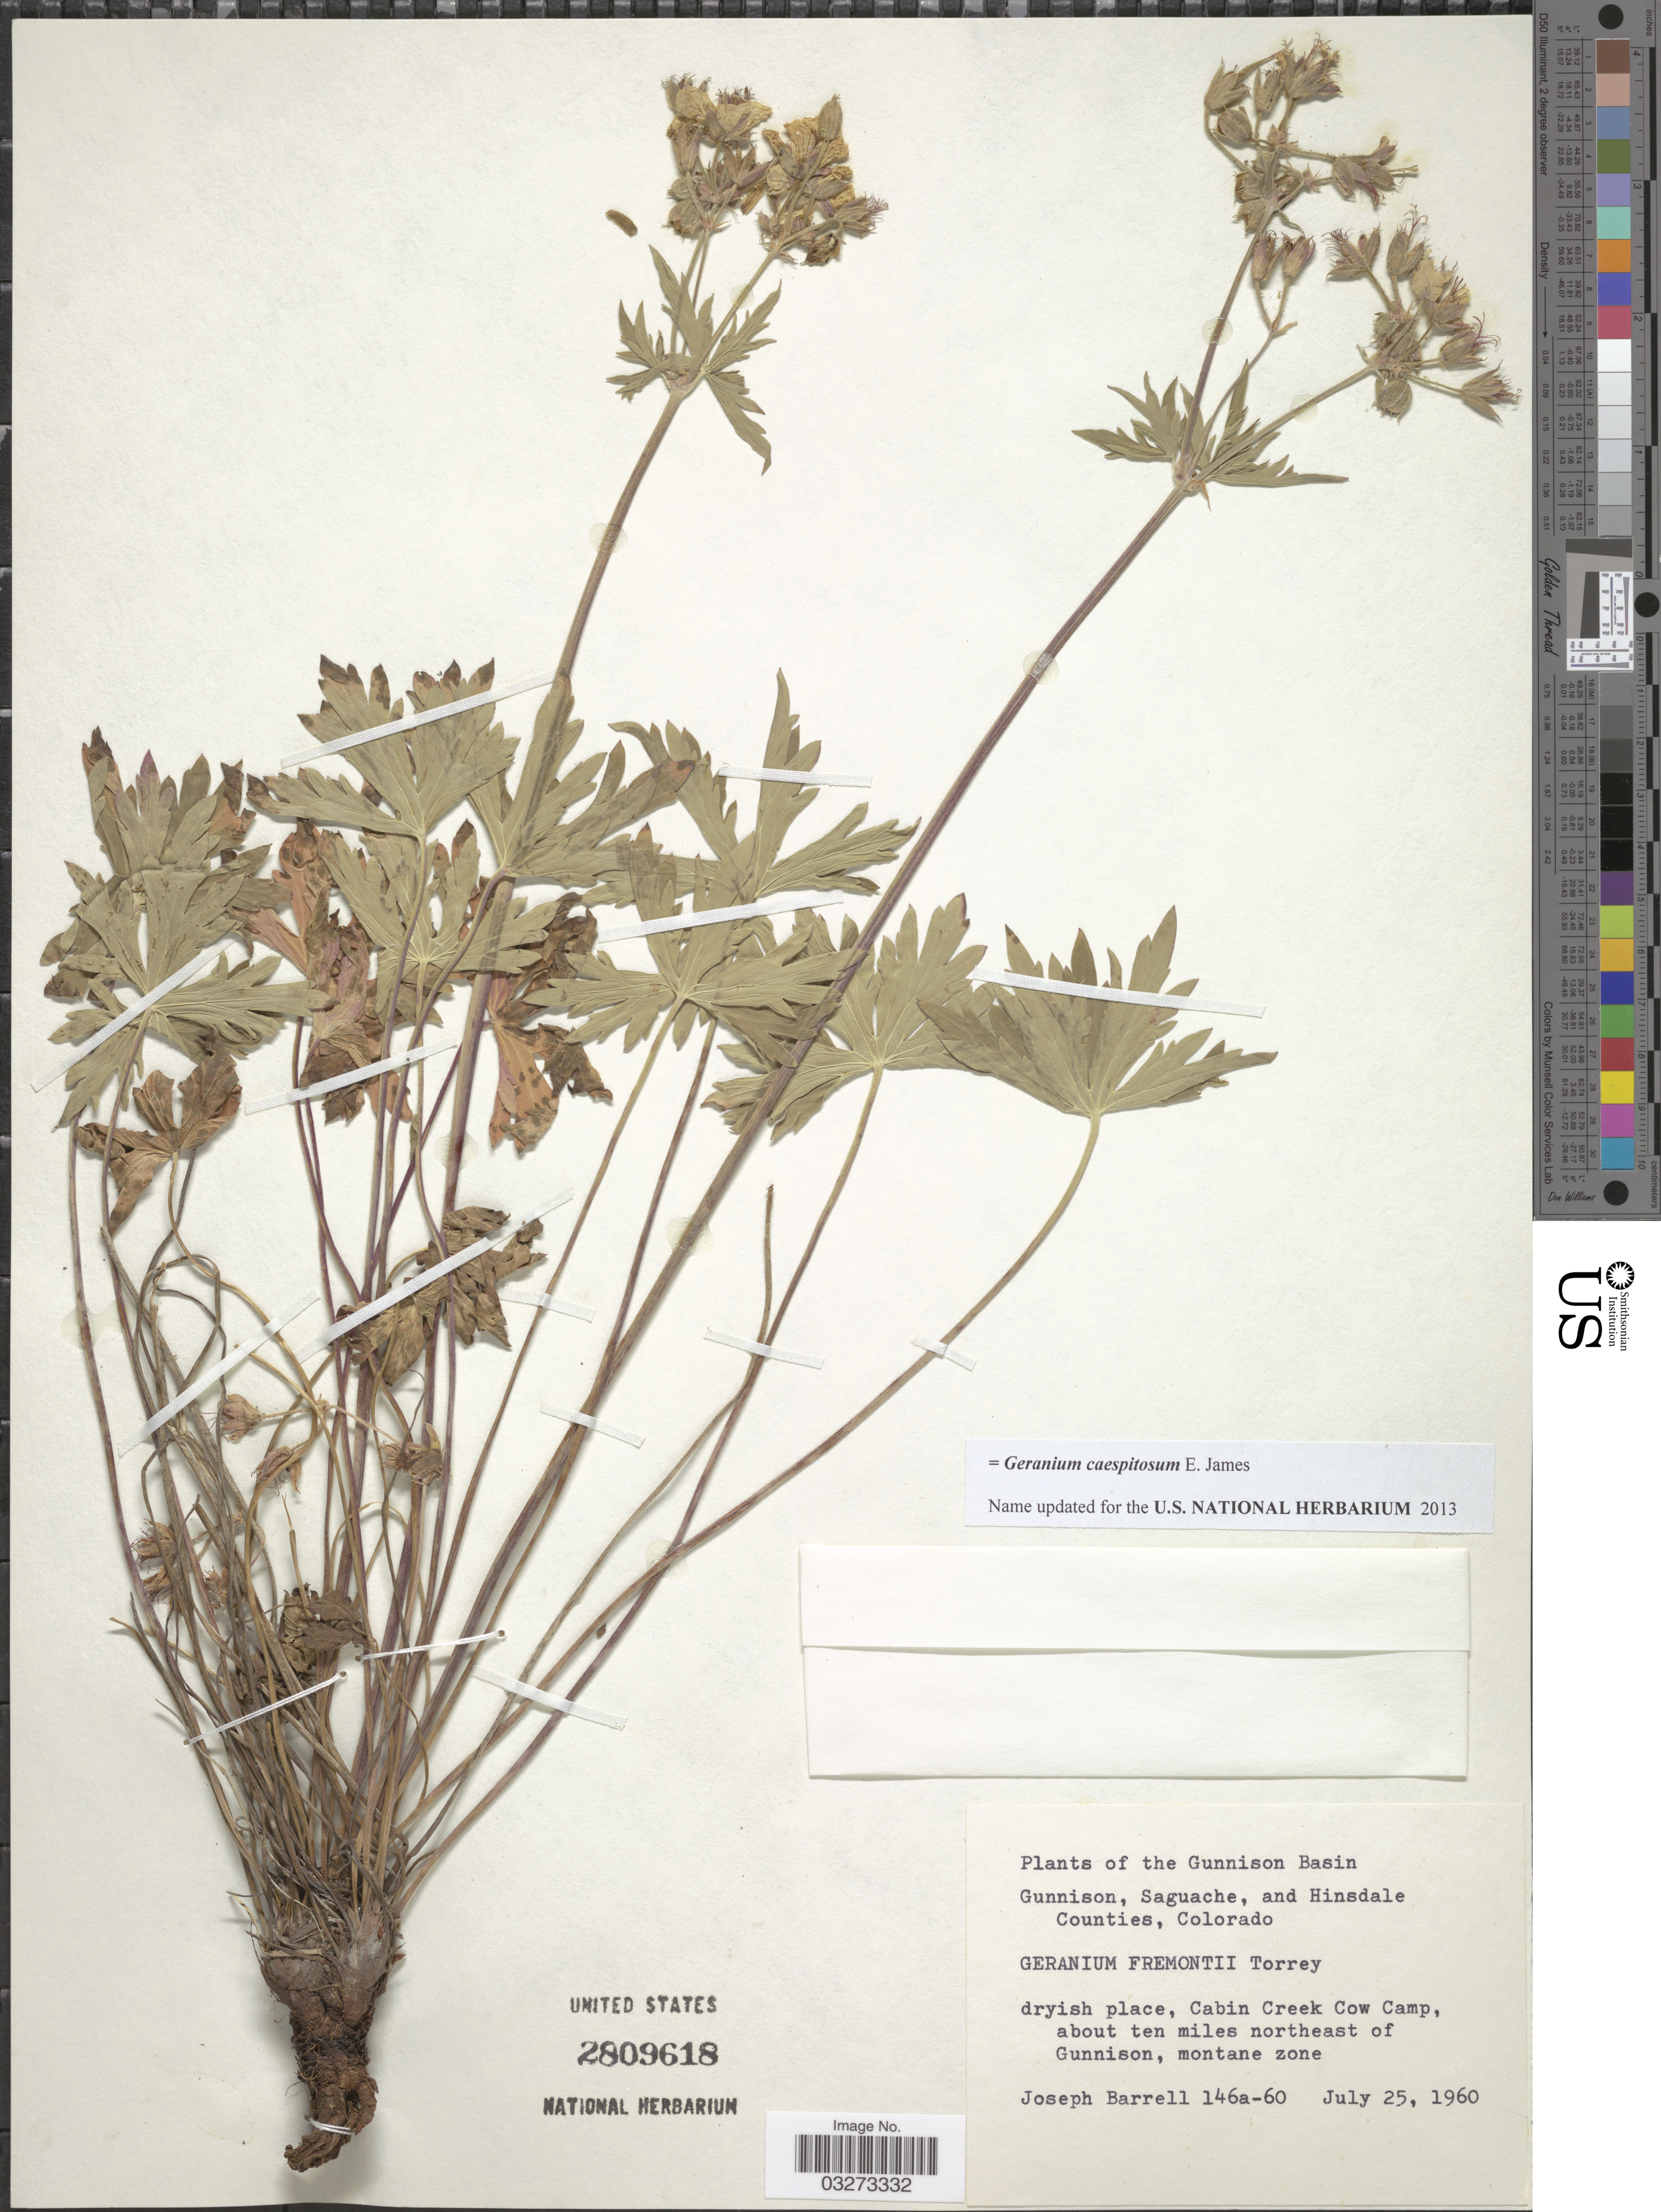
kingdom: Plantae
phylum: Tracheophyta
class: Magnoliopsida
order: Geraniales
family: Geraniaceae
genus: Geranium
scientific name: Geranium caespitosum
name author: E. James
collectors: J. Barrell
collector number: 146a-60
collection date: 1960-07-25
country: United States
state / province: Colorado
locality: The Gunnison Basin. Cabin Creek Cow Camp, about ten miles northeast of Gunnison, montane zone. Gunnison County..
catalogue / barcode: US 2809618